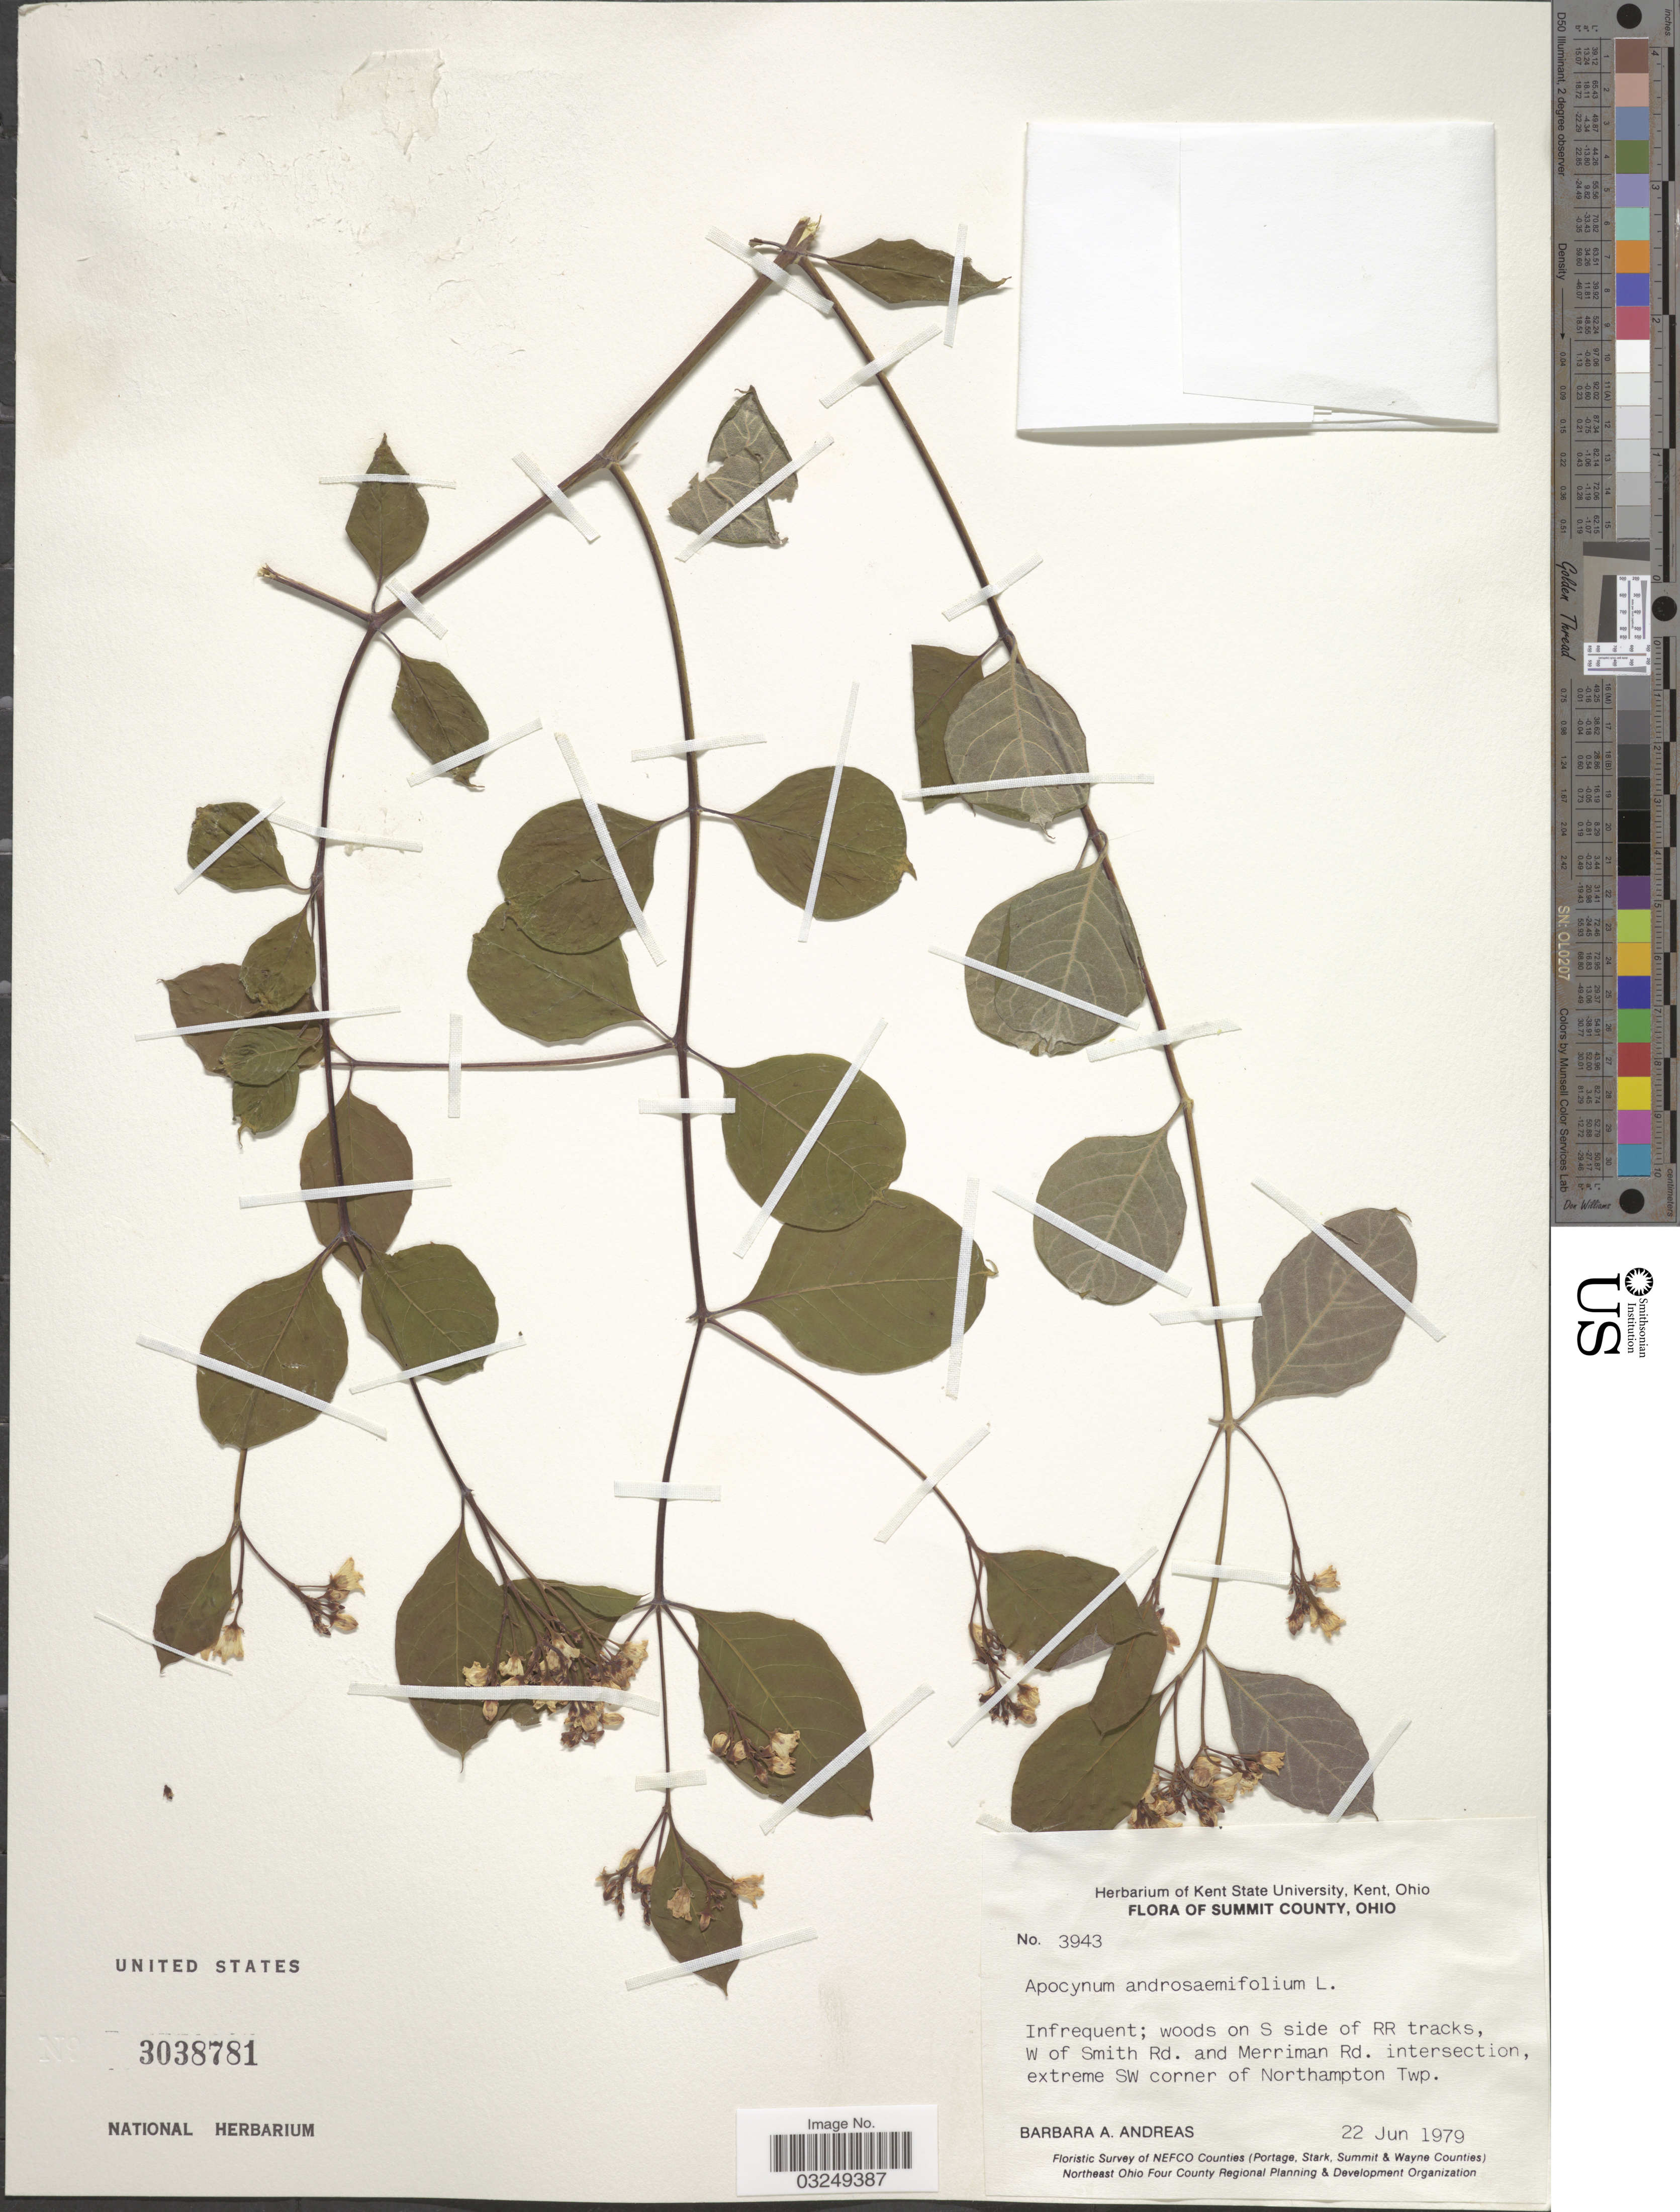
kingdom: Plantae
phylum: Tracheophyta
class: Magnoliopsida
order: Gentianales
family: Apocynaceae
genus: Apocynum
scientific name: Apocynum androsaemifolium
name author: L.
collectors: B. A. Andreas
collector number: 3943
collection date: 1979-06-22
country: United States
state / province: Ohio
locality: Summit County. Infrequent; woods on S side of RR tracks, W of Smith Rd. and Merriman Rd. intersection, extreme SW corner of Northampton Twp.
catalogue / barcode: US 3038781